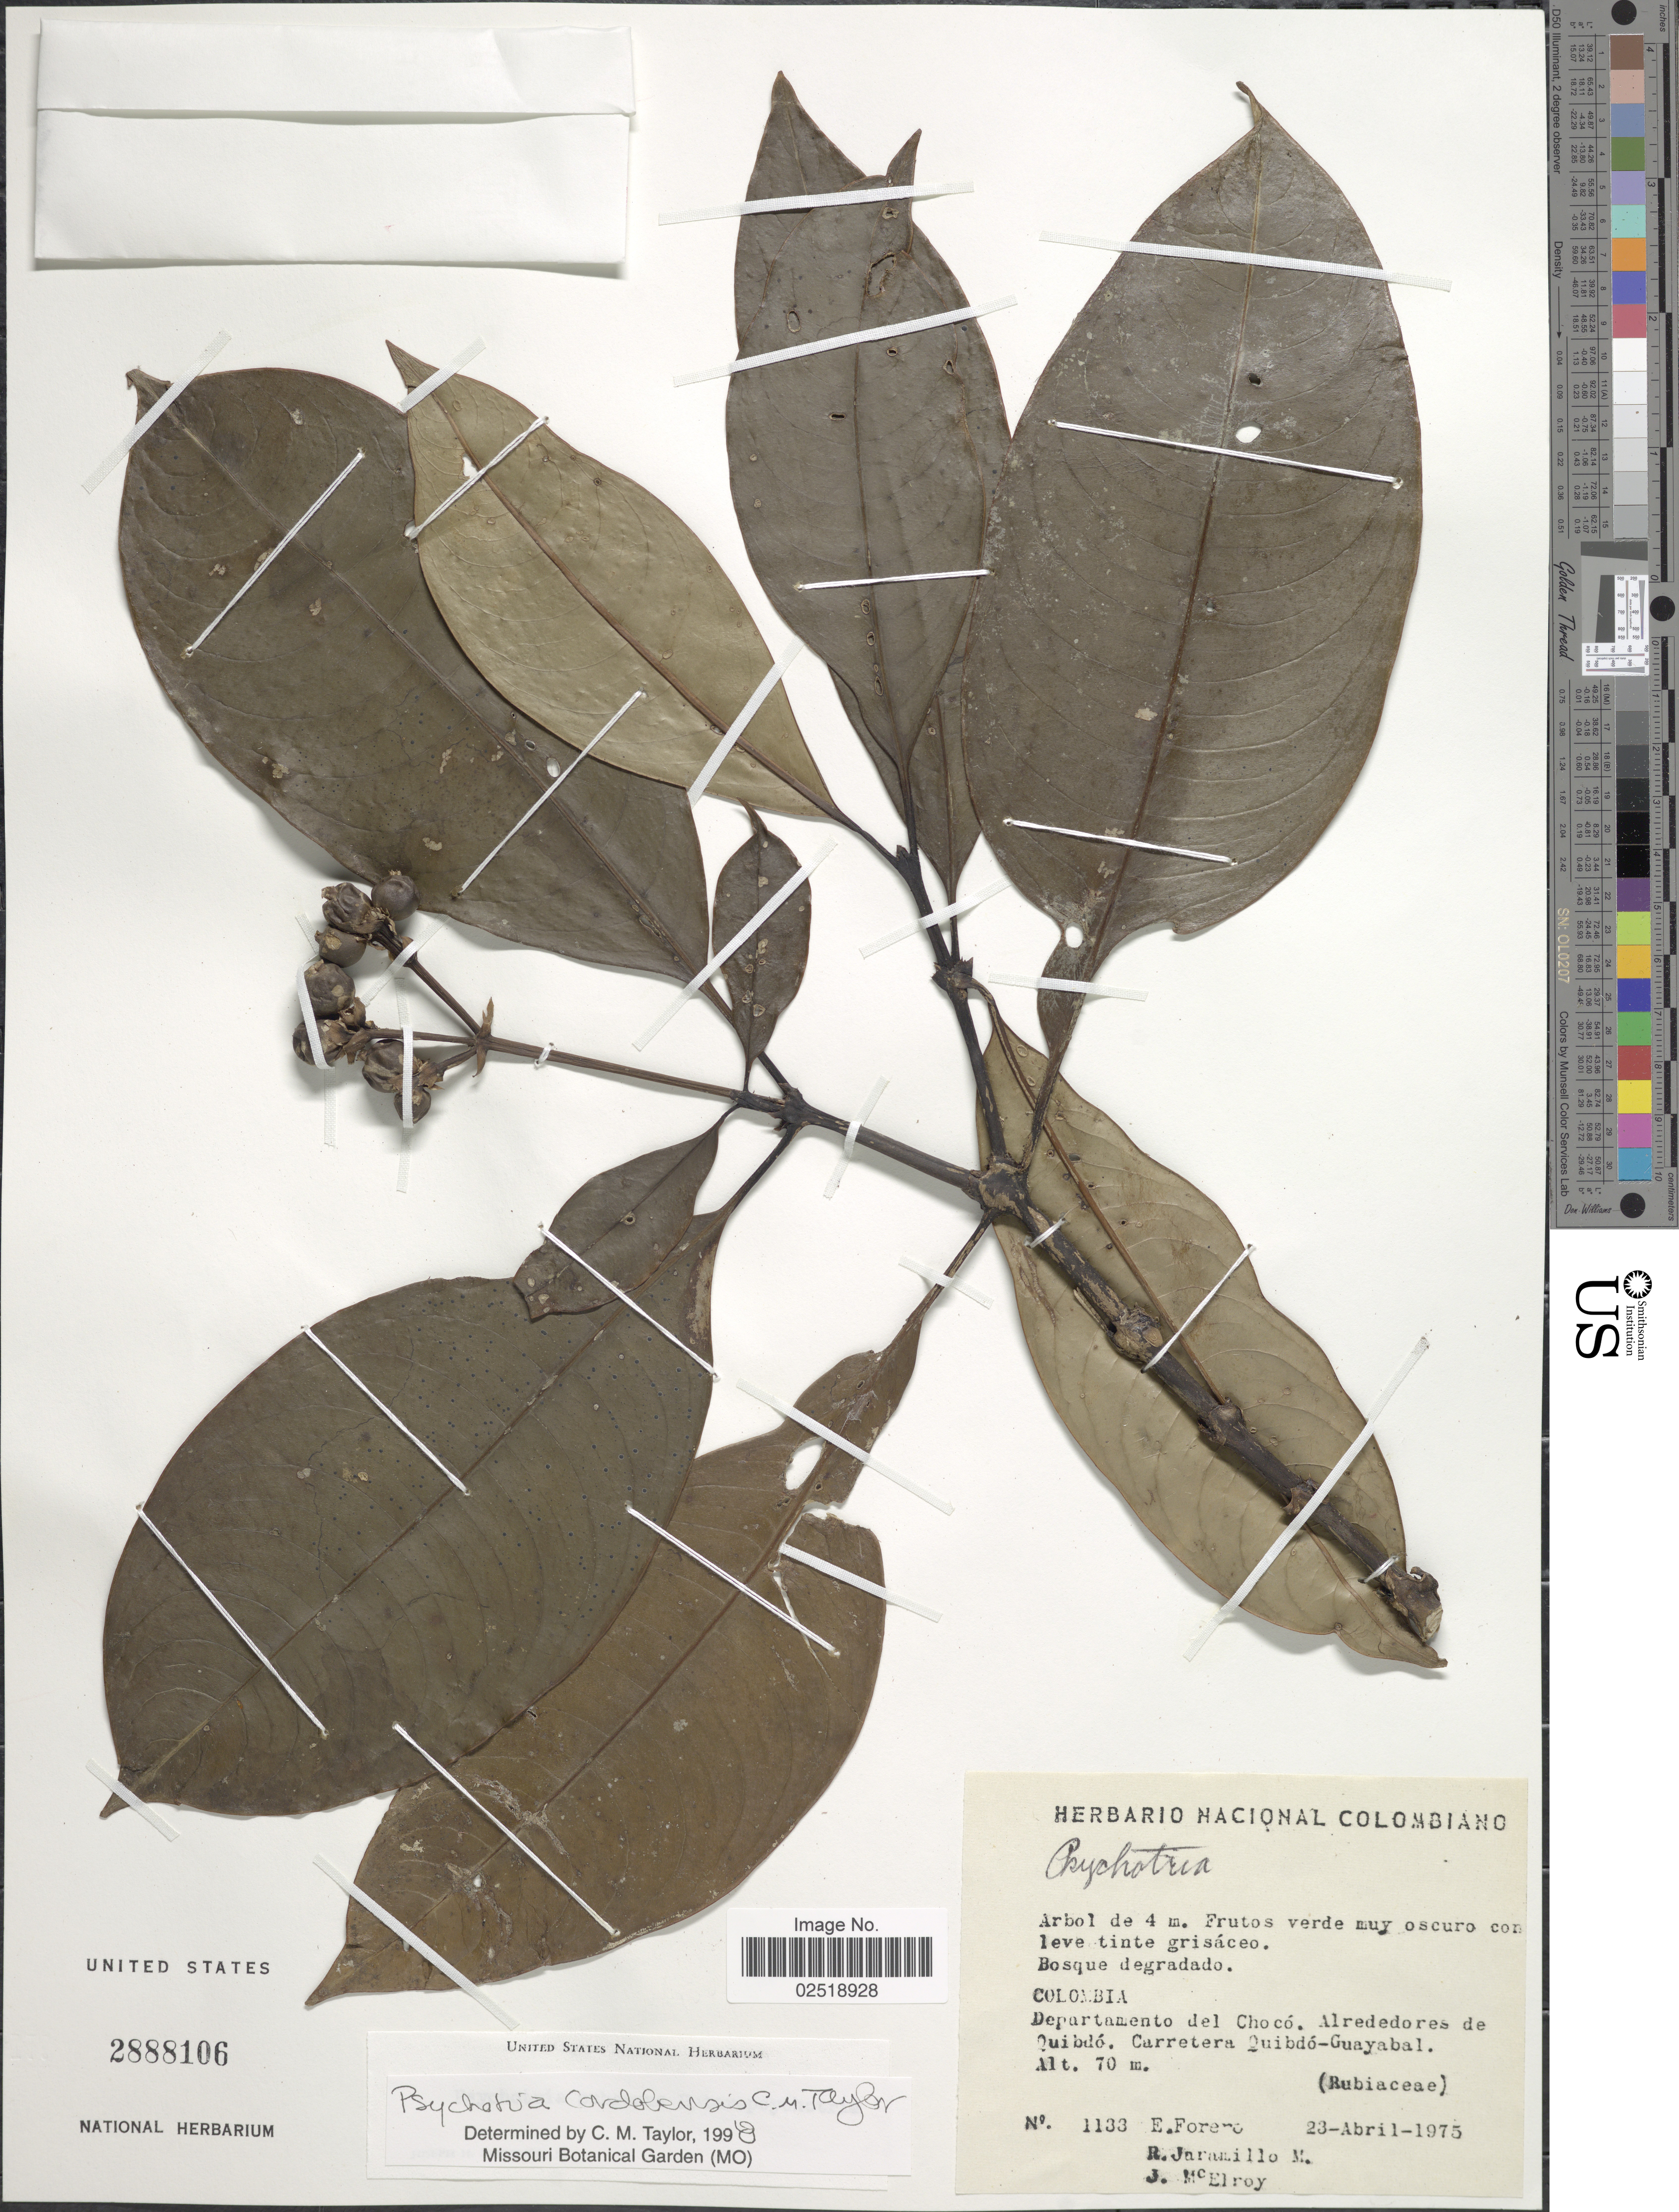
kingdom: Plantae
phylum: Tracheophyta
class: Magnoliopsida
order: Gentianales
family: Rubiaceae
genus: Psychotria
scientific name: Psychotria cordobensis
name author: C.M. Taylor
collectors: E. Forero, R. Jaramillo M. & J. B. McElroy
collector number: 1133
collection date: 1975-04-23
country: Colombia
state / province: Chocó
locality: Bosque degradado, Departamento del Chocó. Alrededores de Quibdó. Carretera Quibdó-Guayabal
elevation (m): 70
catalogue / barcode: US 2888106